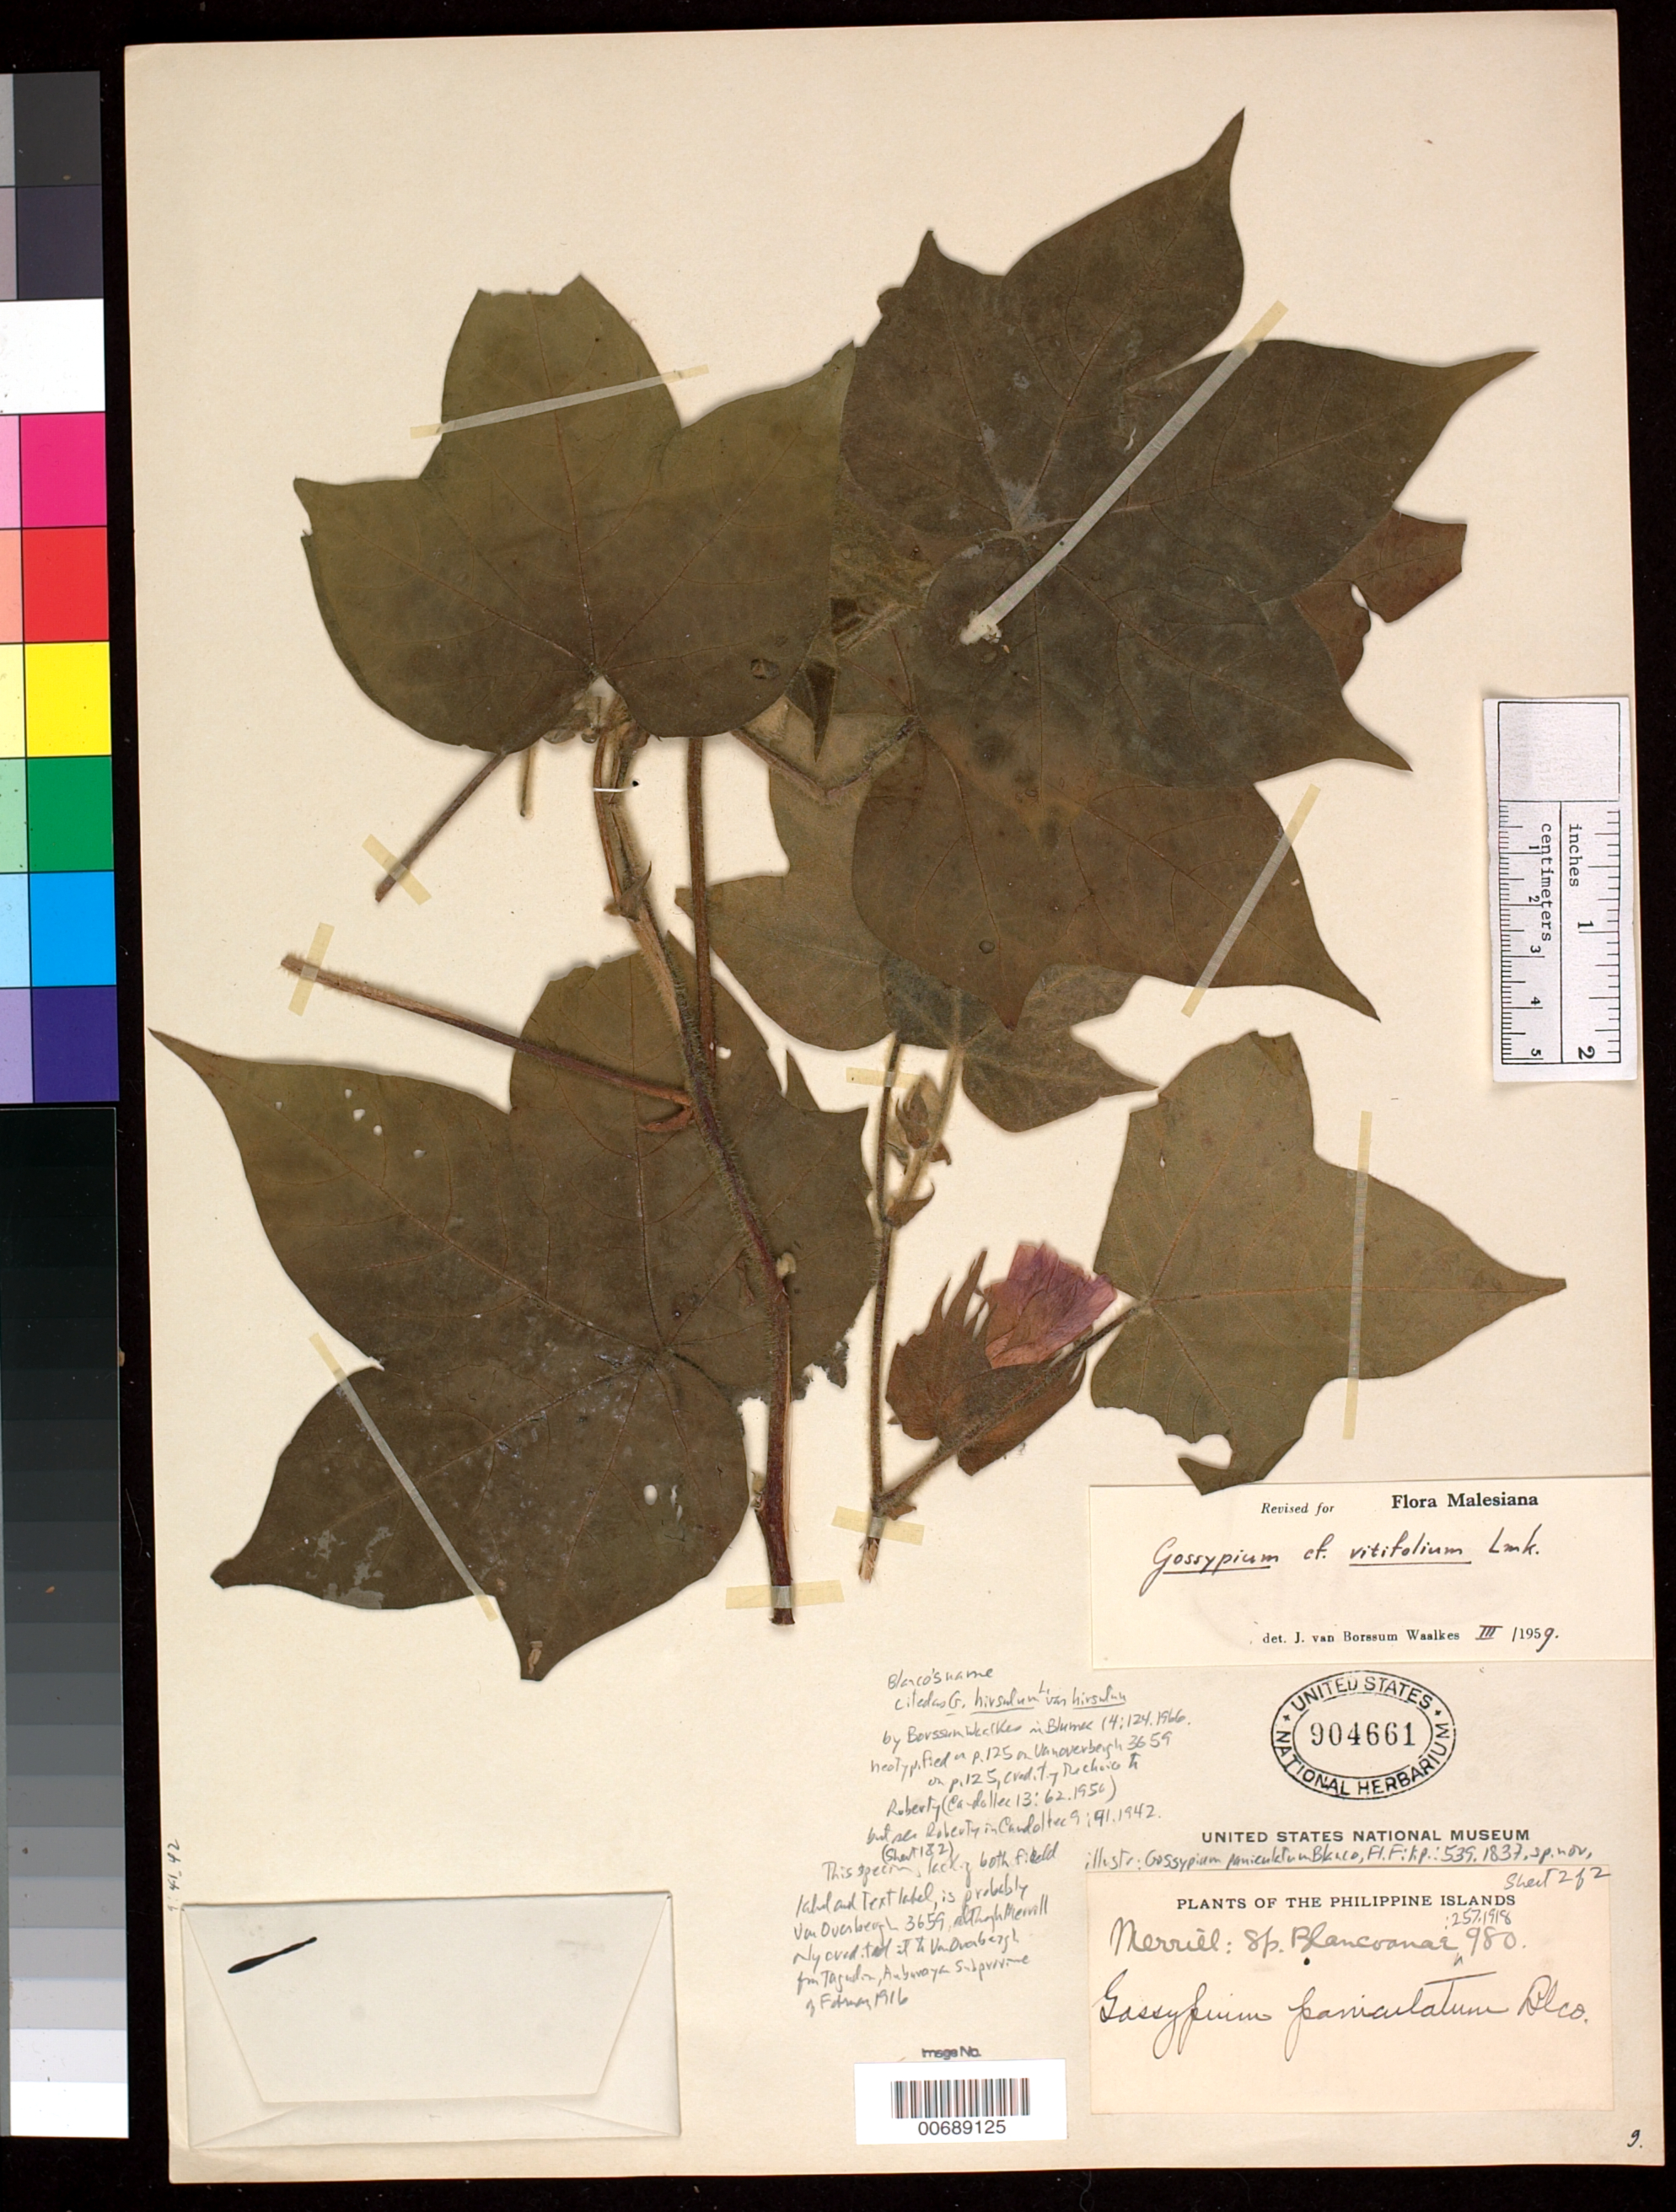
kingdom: Plantae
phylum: Tracheophyta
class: Magnoliopsida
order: Malvales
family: Malvaceae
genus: Gossypium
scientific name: Gossypium paniculatum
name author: Blanco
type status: Possible Isoneotype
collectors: E. D. Merrill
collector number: Sp. Blancoan. 0980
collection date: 1916-02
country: Philippines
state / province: Ilocos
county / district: Ilocos Sur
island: Luzon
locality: Tagudi, Amburayan Subprovince (formerly a part of Ilocos Sur)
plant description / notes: Specimen lacks original field label or any original collection data but according to annotations (D. Nicolson, unsigned & undated), this collection may be a duplicate of Vanoverbergh 3659, the neotype of Gossypium paniculatum Blanco.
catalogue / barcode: US 904661